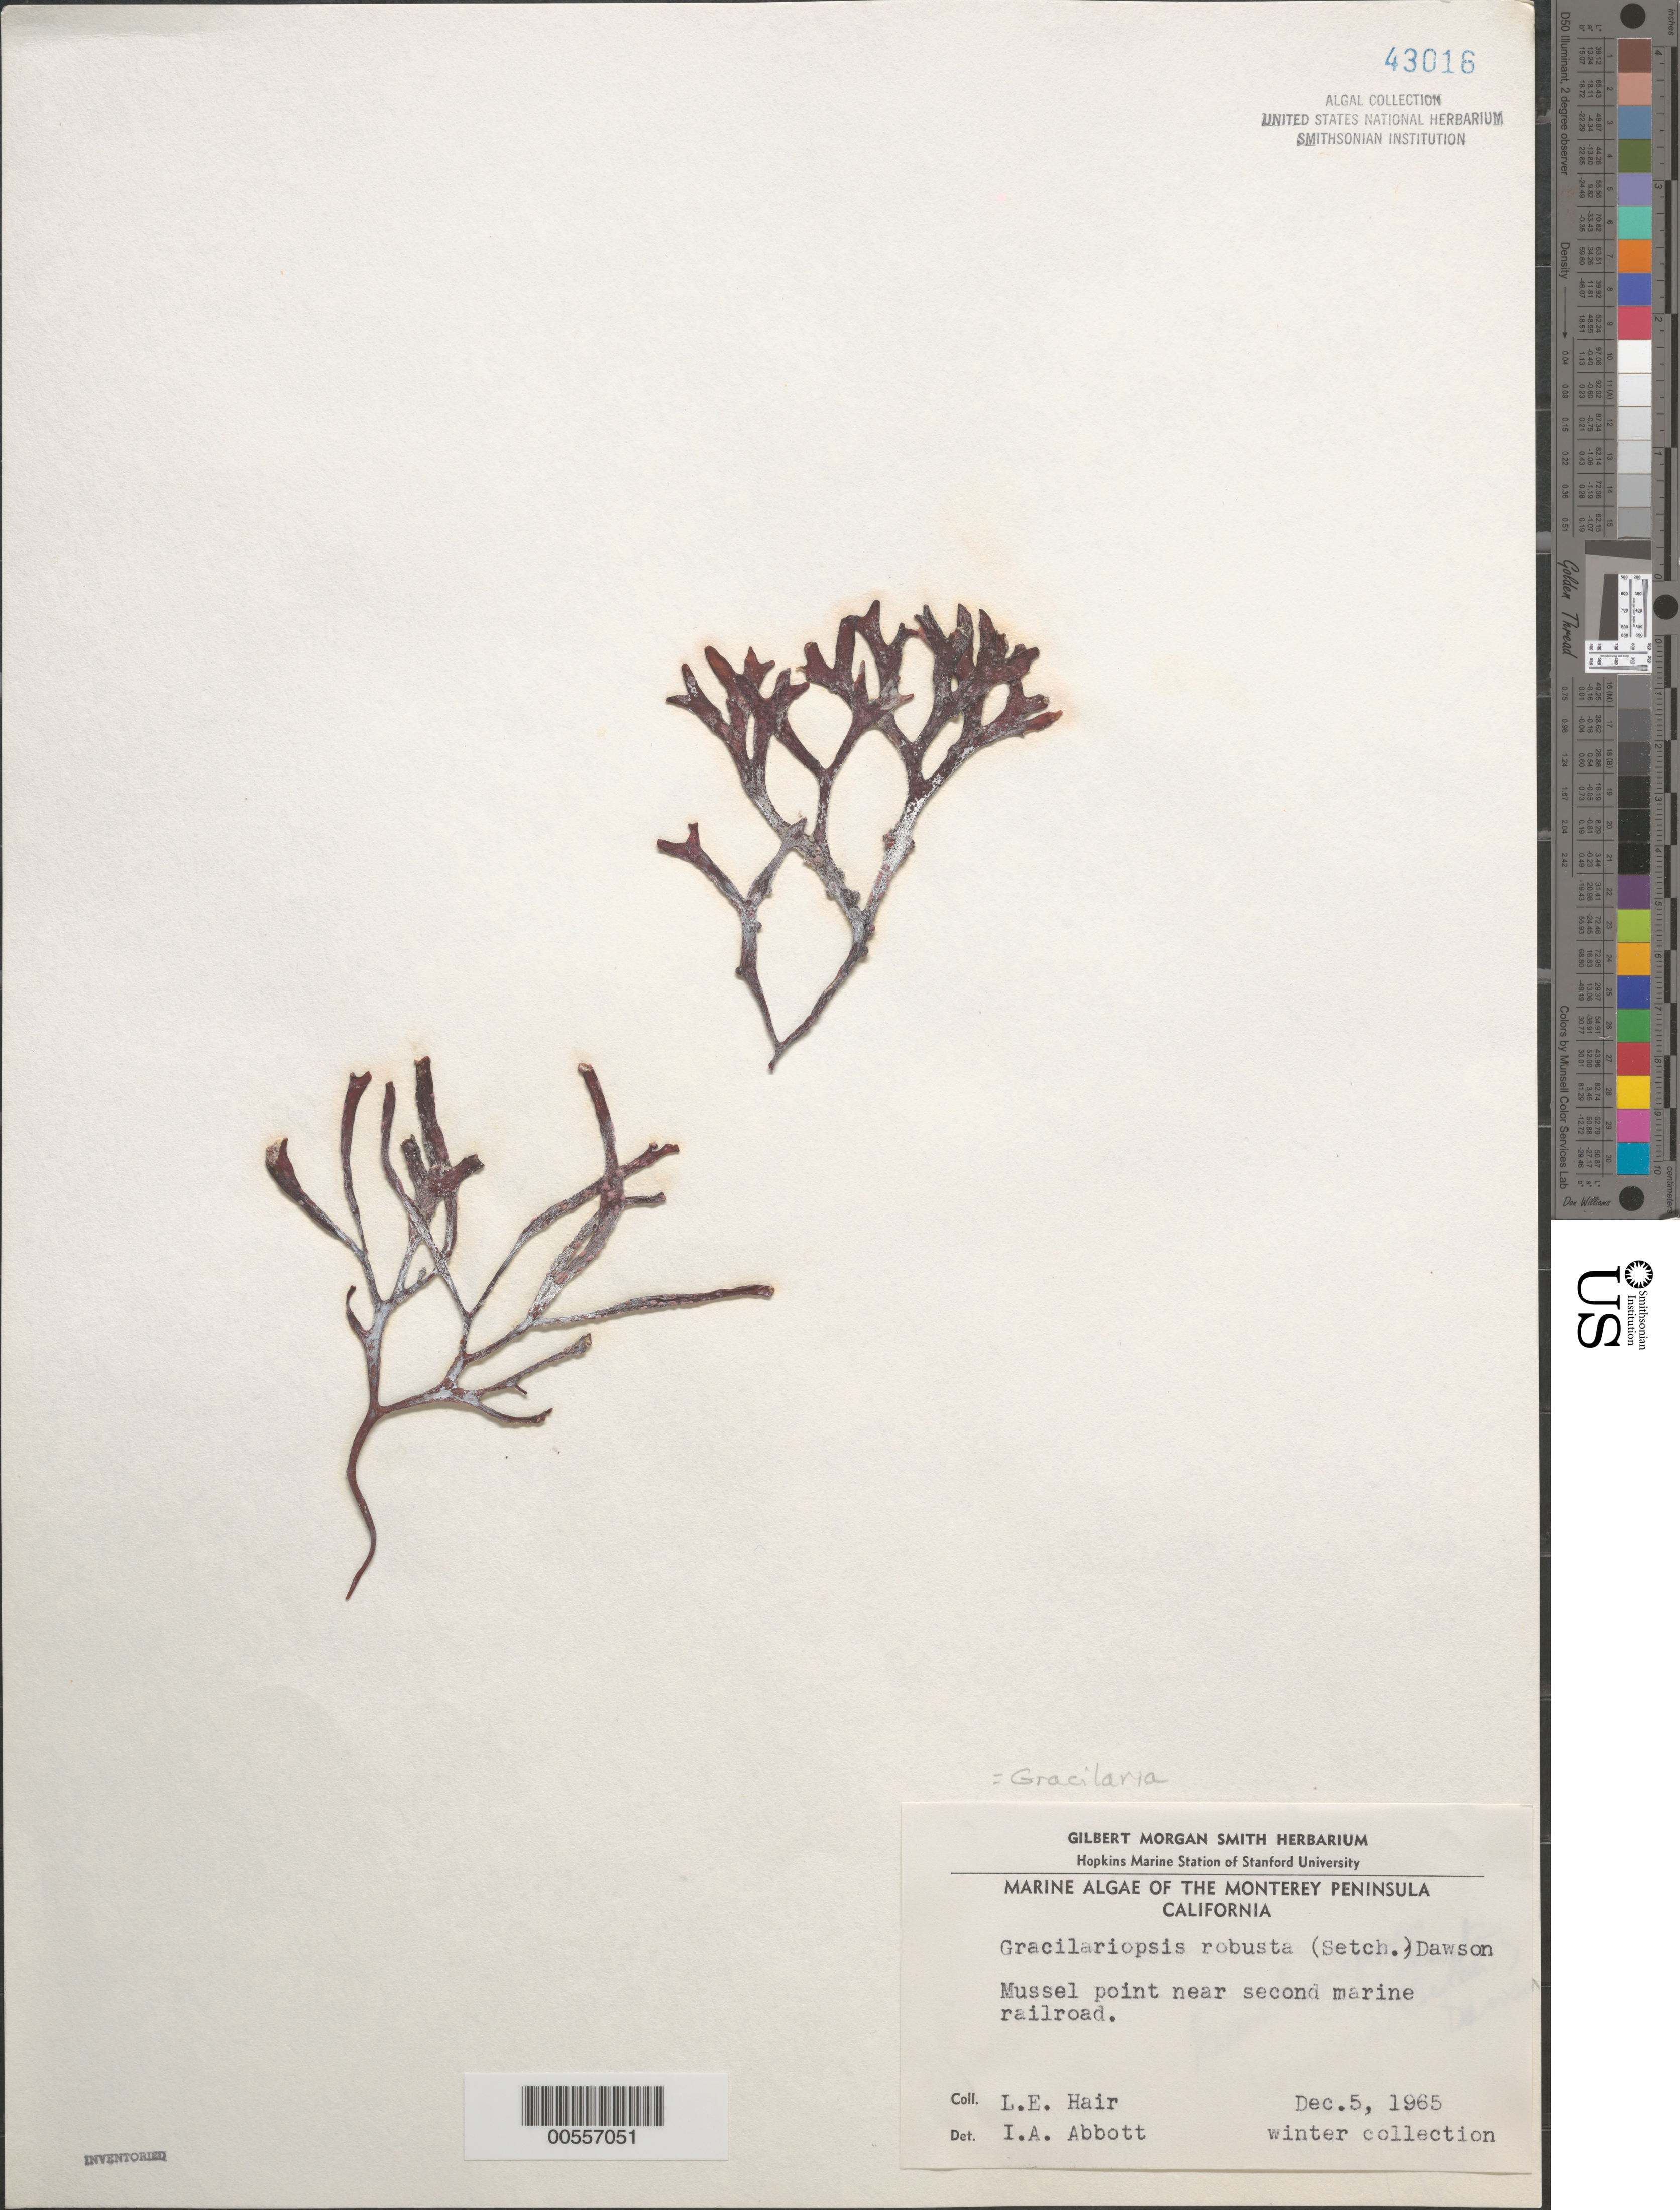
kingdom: Plantae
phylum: Rhodophyta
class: Florideophyceae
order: Gracilariales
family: Gracilariaceae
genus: Gracilaria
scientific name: Gracilaria robusta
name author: Setch. in Collins et al.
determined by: Abbott, Isabella A.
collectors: L. Hair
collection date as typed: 05 Dec 1965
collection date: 1965-12-05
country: United States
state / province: California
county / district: Monterey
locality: Mussel Point near second marine railroad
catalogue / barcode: US 43016